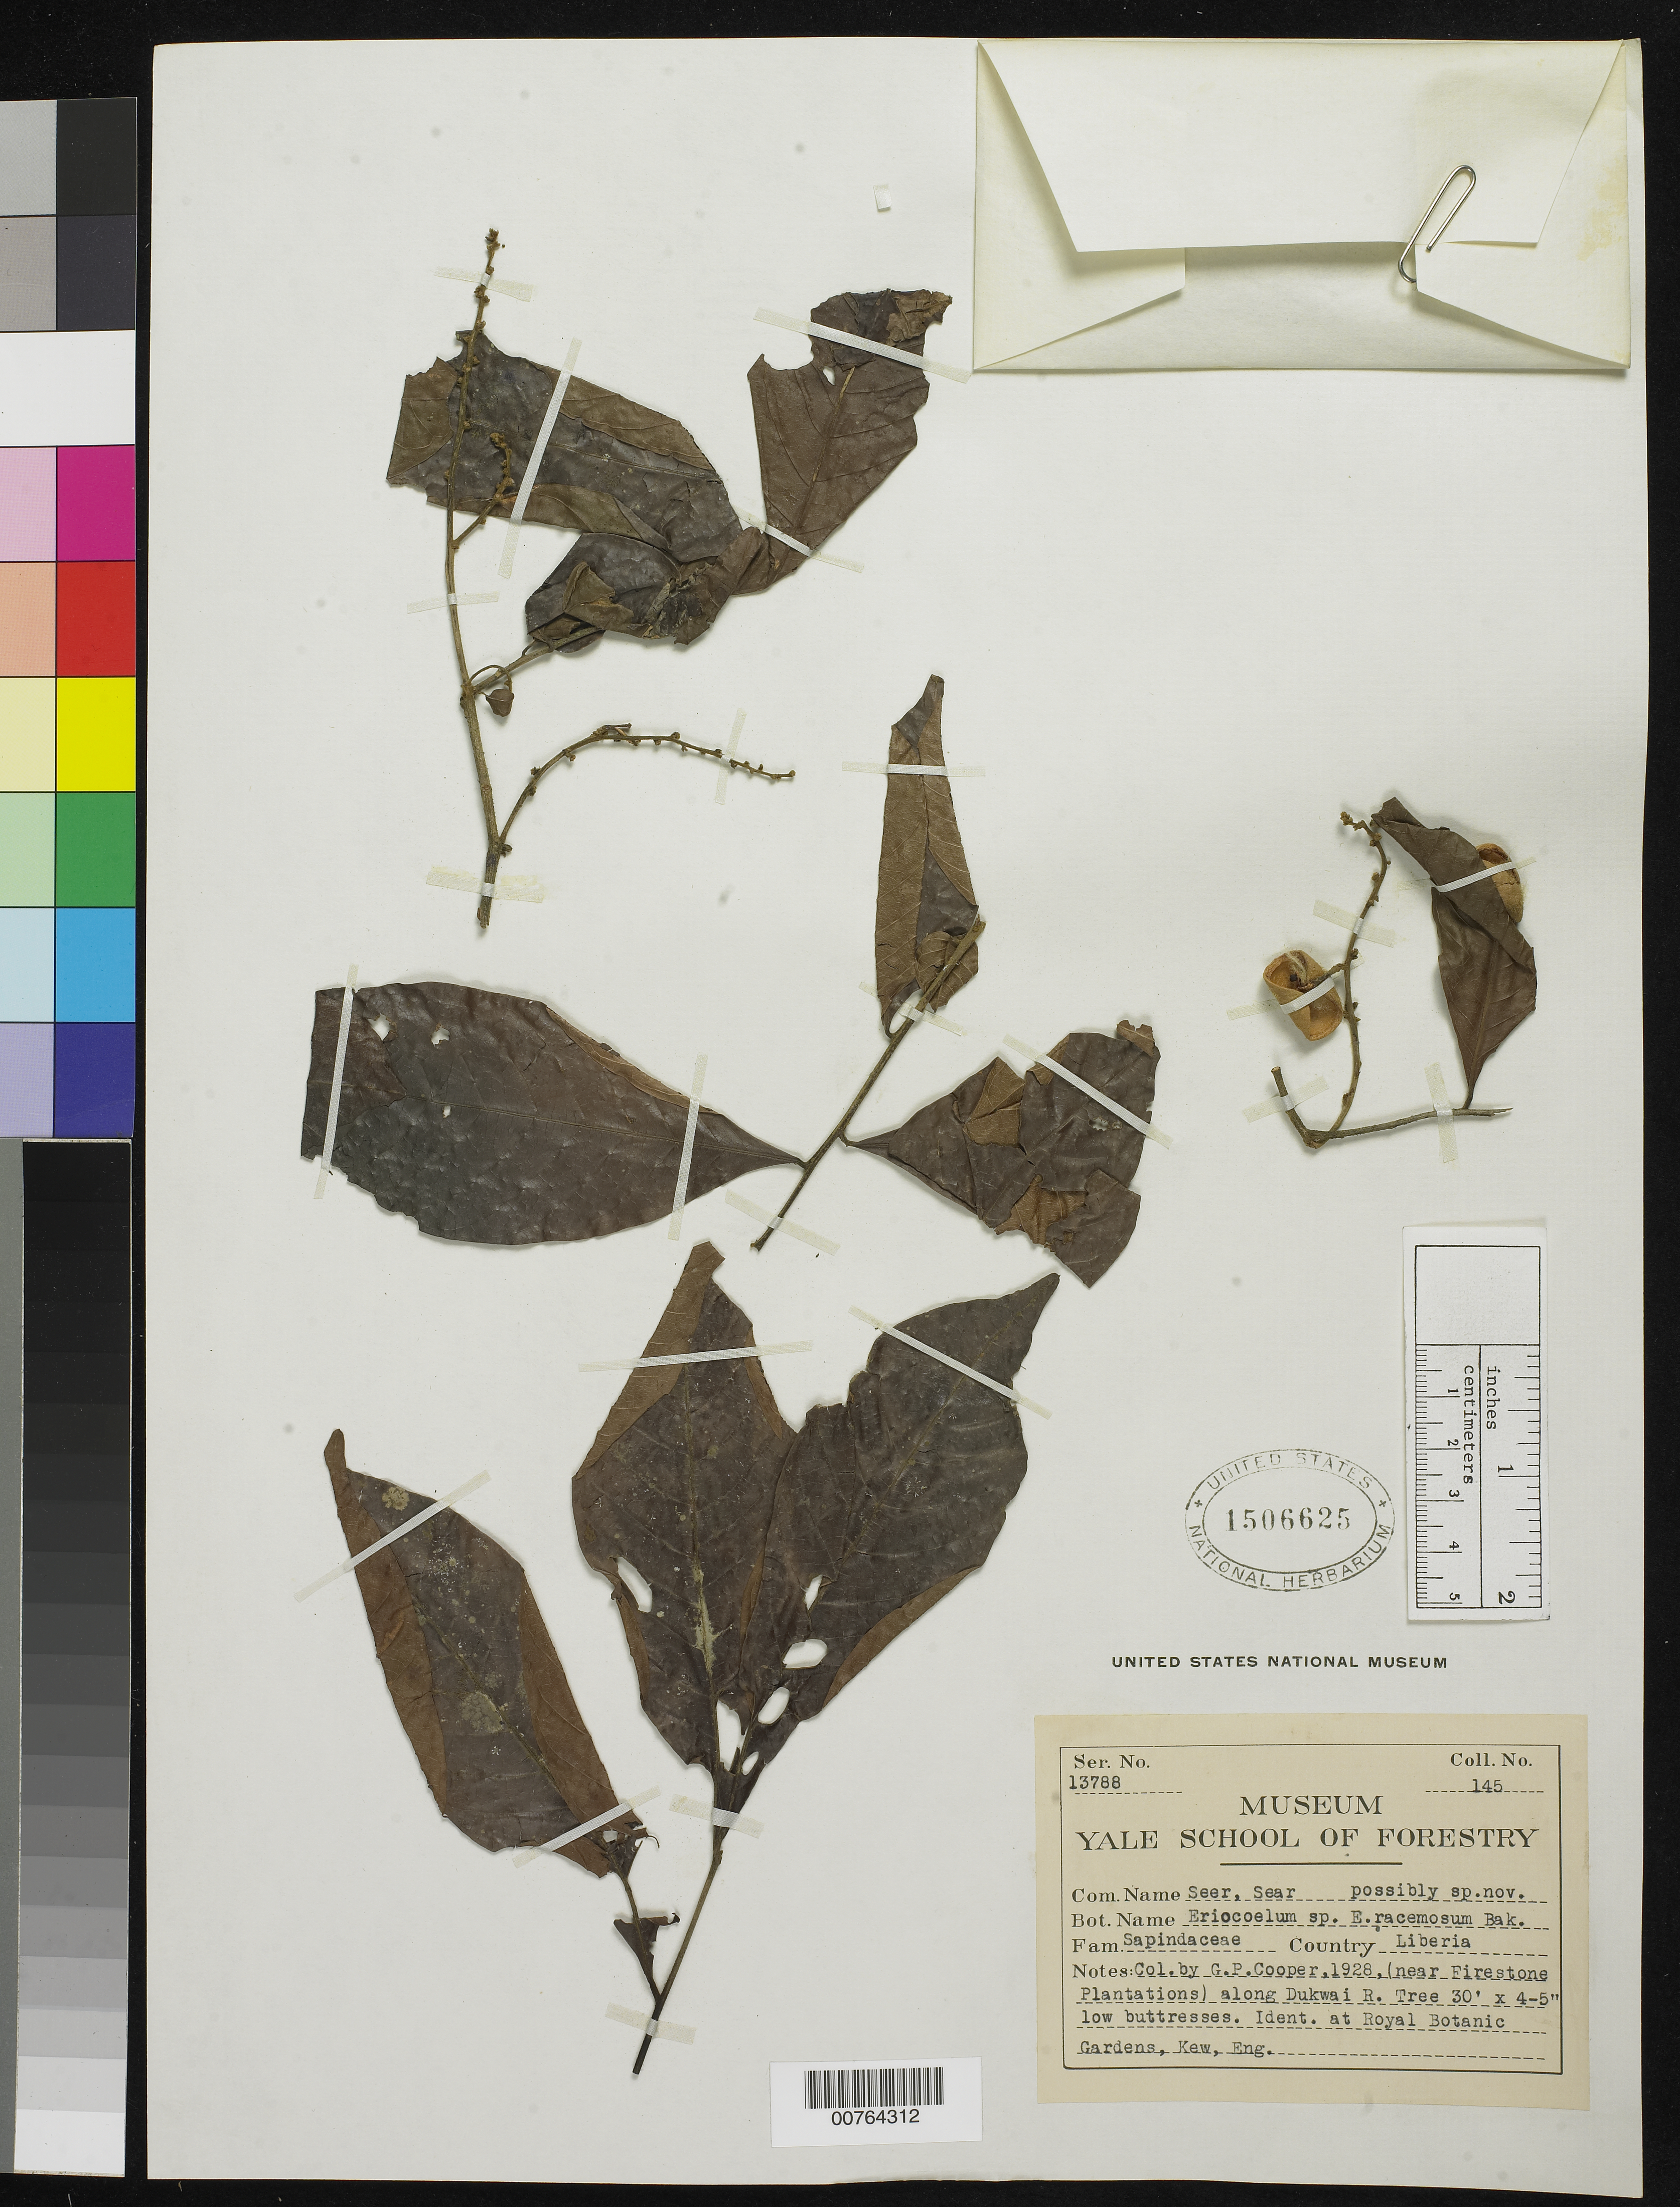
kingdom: Plantae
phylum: Tracheophyta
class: Magnoliopsida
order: Sapindales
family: Sapindaceae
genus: Eriocoelum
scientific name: Eriocoelum racemosum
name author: Baker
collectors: G. Cooper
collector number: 145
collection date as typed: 1928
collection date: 1928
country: Liberia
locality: (Near Firestone Plantations) along Dukwai R.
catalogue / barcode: US 1506625